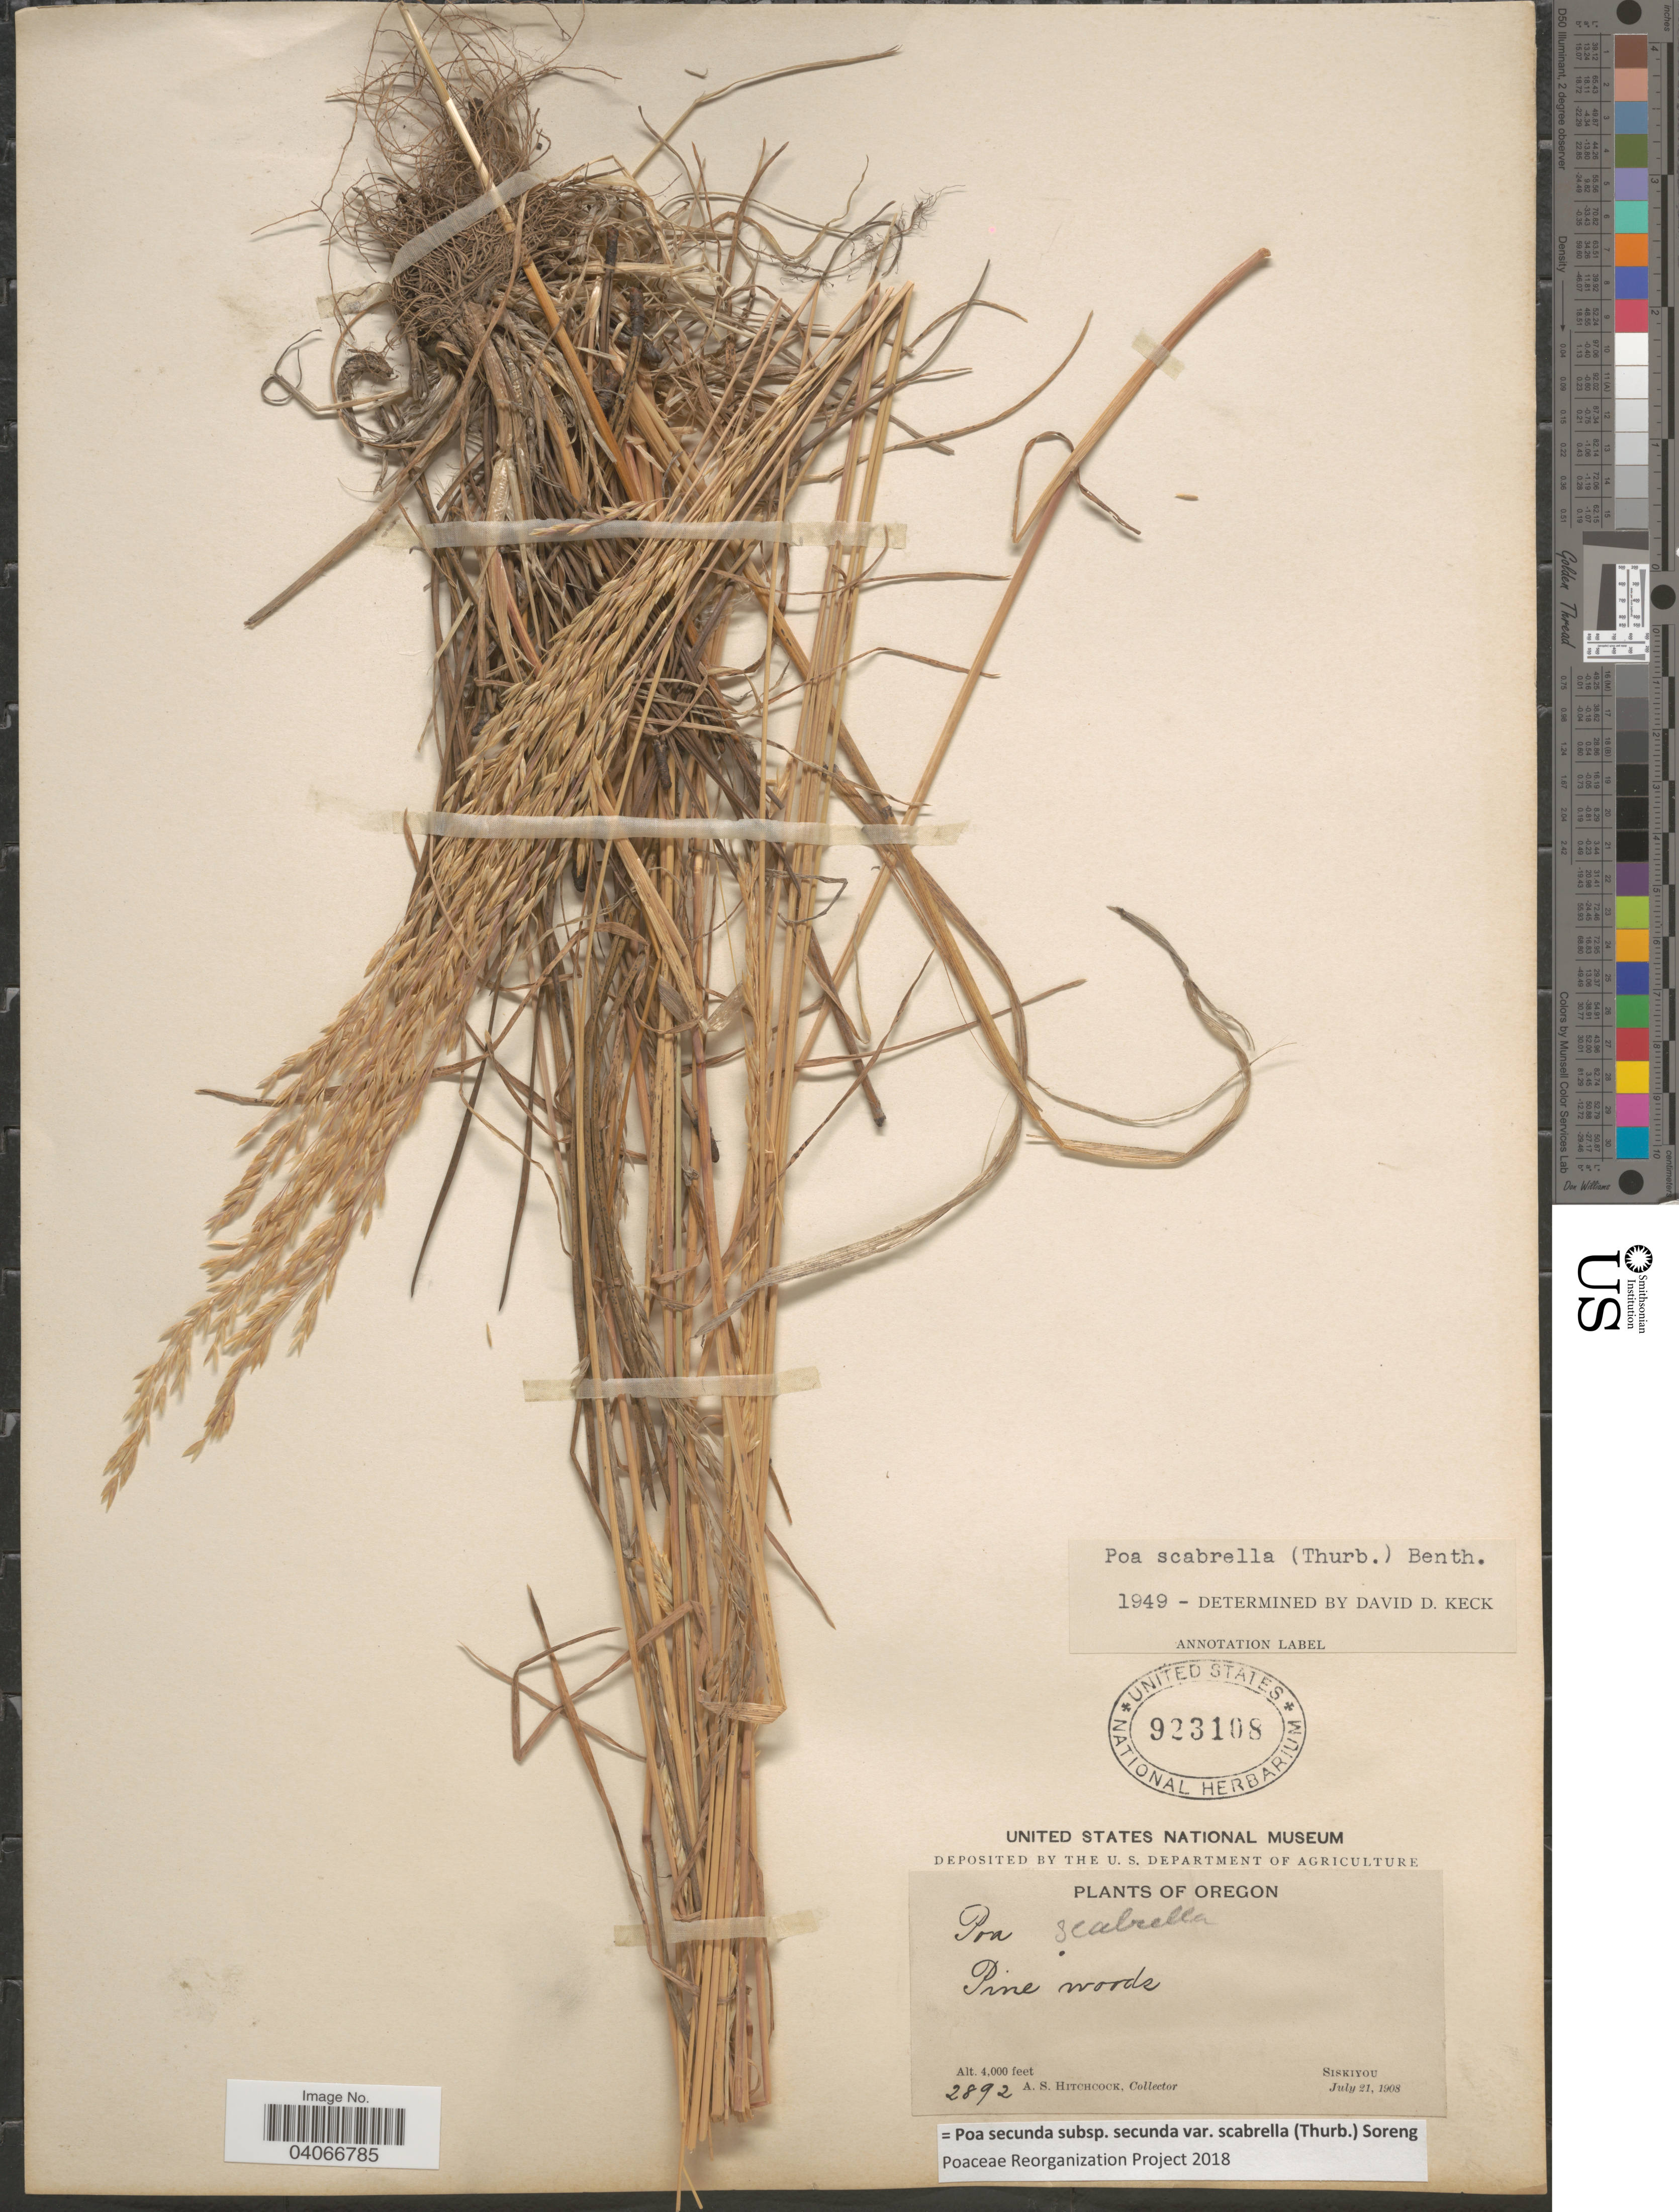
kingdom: Plantae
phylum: Tracheophyta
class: Liliopsida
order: Poales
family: Poaceae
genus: Poa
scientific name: Poa secunda subsp. secunda var. scabrella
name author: (Thurb.) Soreng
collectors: A. S. Hitchcock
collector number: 2892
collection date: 1908-07-21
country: United States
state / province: Oregon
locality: Pine woods. Siskiyou.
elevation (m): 1219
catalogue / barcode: US 923108